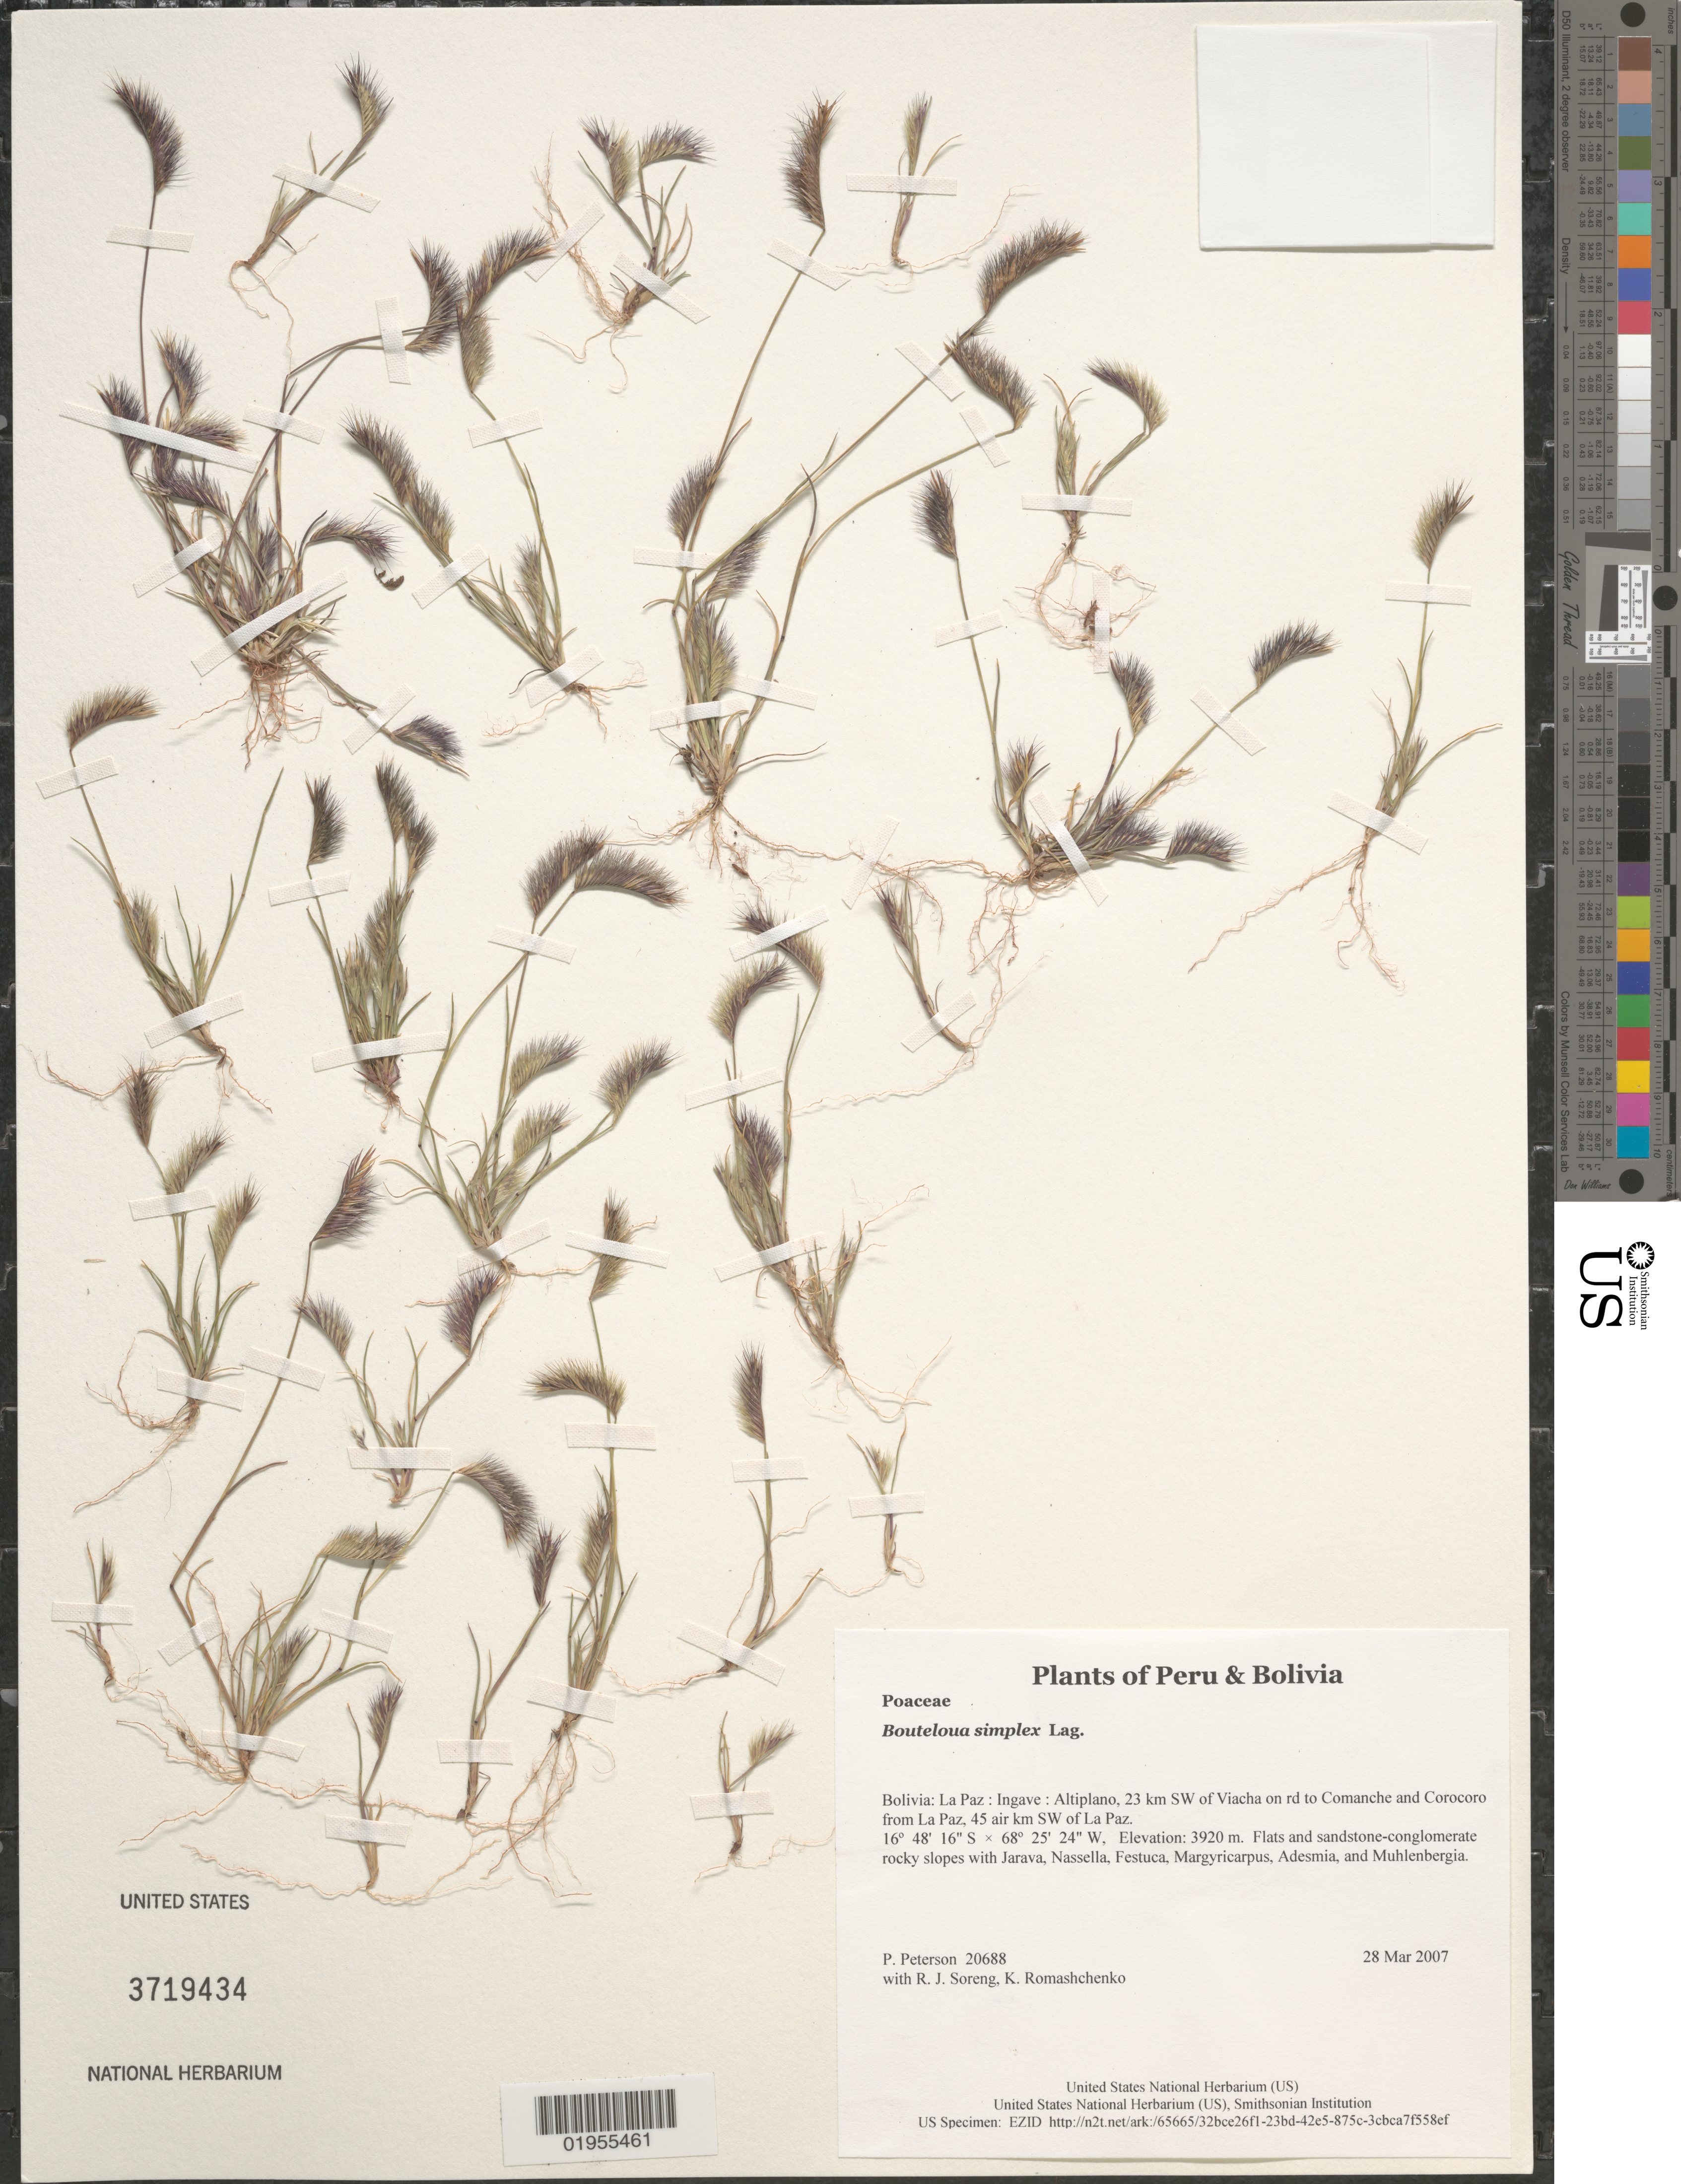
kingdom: Plantae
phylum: Tracheophyta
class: Liliopsida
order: Poales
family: Poaceae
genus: Bouteloua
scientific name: Bouteloua simplex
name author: Lag.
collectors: P. M. Peterson, R. J. Soreng & K. Romashchenko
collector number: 20688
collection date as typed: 28 Mar 2007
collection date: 2007-03-28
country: Bolivia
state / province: La Paz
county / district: Ingave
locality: Altiplano, 23 km SW of Viacha on rd to Comanche and Corocoro from La Paz, 45 air km SW of La Paz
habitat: Flats and sandstone-conglomerate rocky slopes with Jarava, Nassella, Festuca, Margyricarpus, Adesmia, and Muhlenbergia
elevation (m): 3920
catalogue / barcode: US 3719434